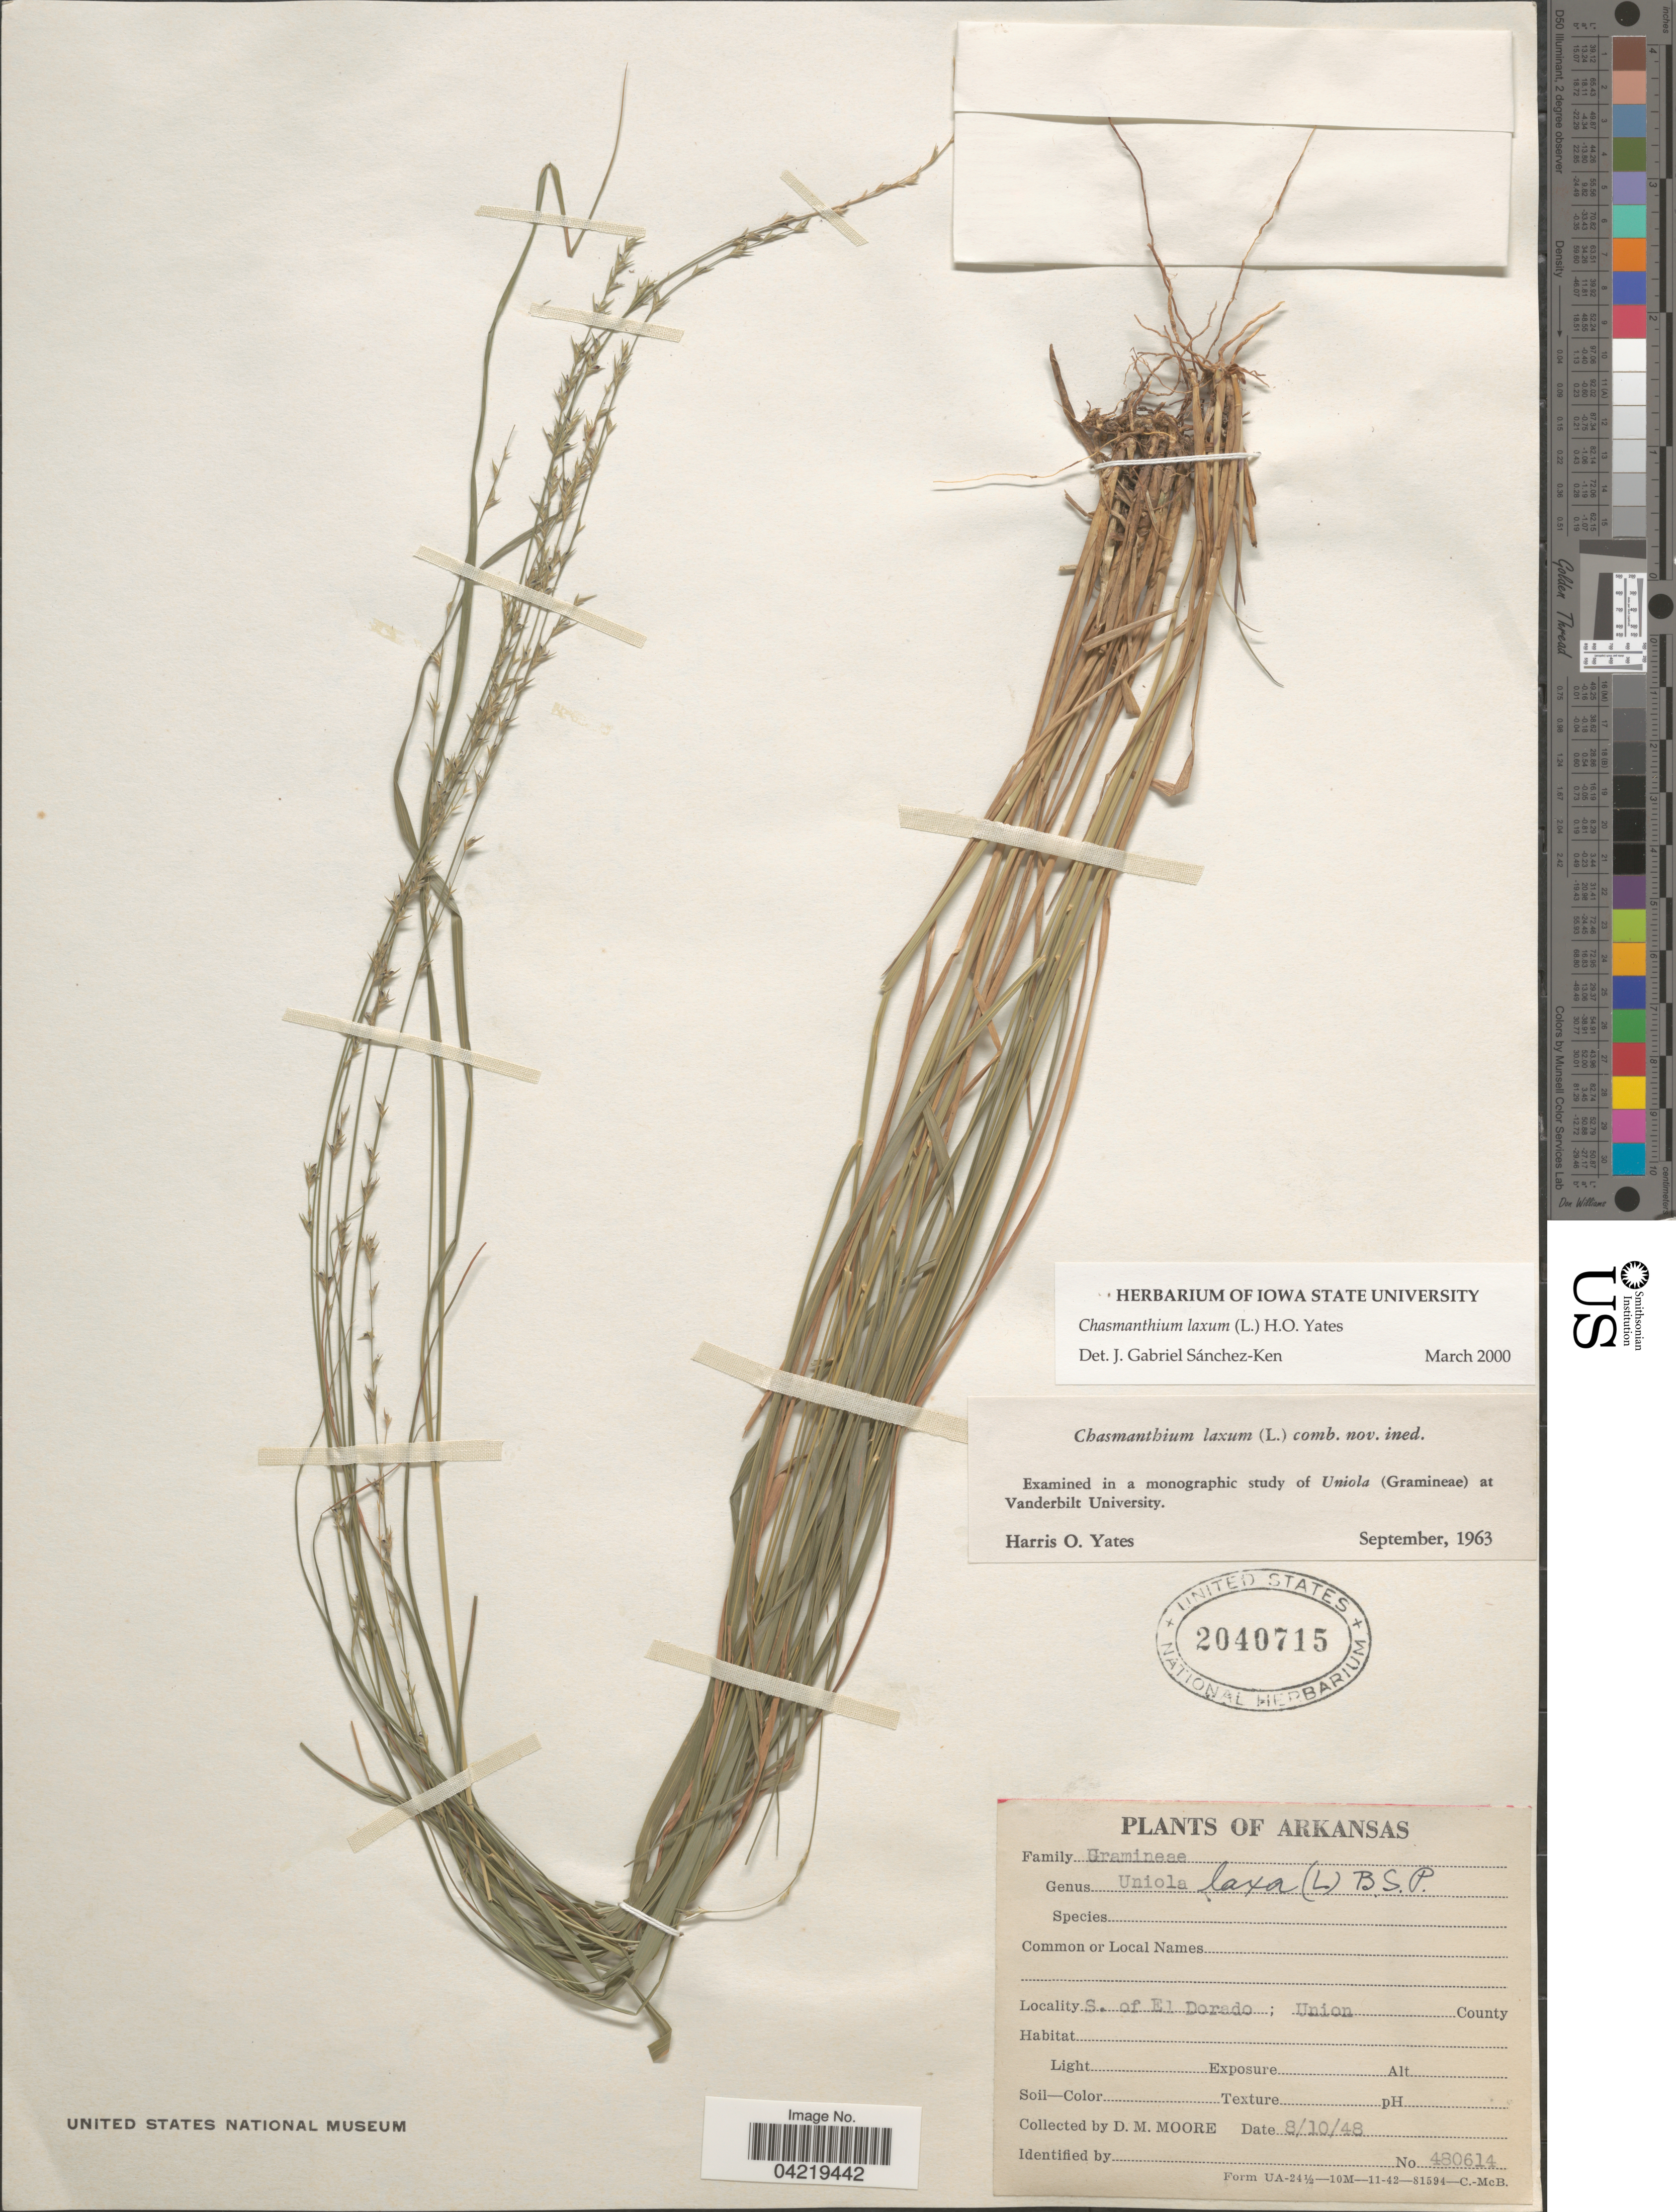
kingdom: Plantae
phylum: Tracheophyta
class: Liliopsida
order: Poales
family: Poaceae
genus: Chasmanthium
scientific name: Chasmanthium laxum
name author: (L.) H.O. Yates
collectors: D. Moore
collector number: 480614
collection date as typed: Transcribed d/m/y: 10/8/48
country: United States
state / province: Arkansas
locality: S. of El Dorado; Union County.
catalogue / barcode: US 2040715